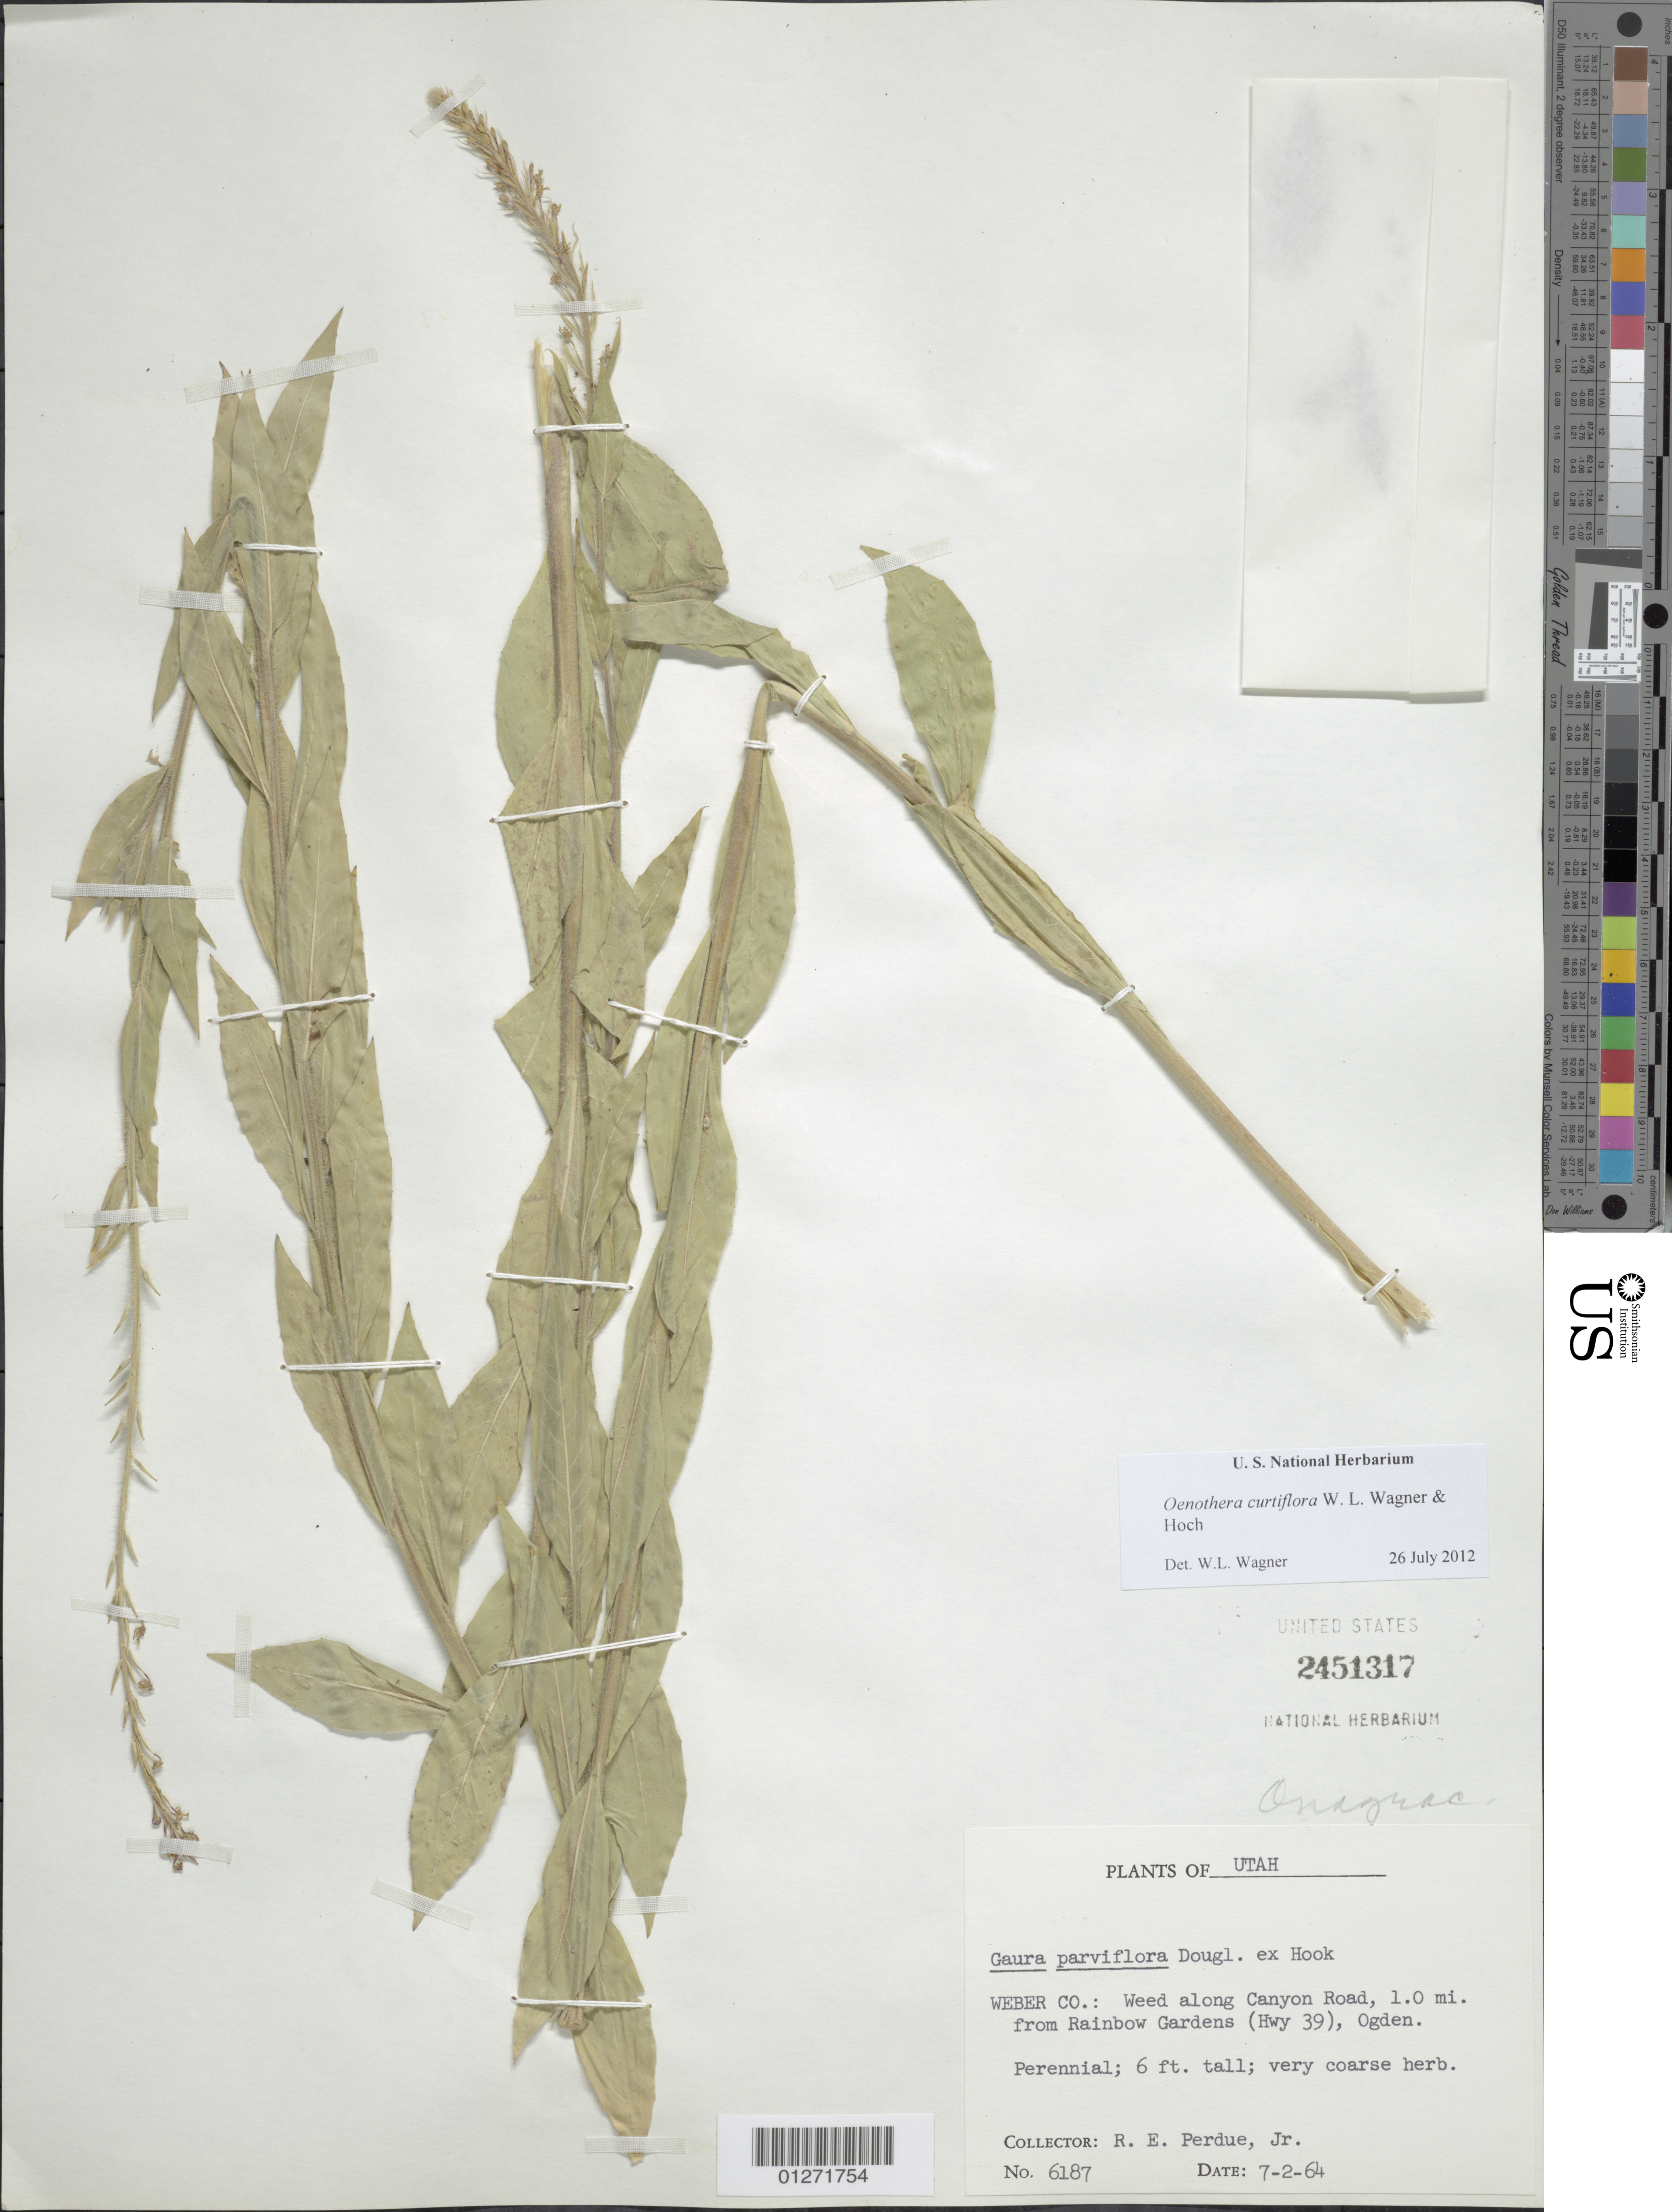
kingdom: Plantae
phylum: Tracheophyta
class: Magnoliopsida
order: Myrtales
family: Onagraceae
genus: Oenothera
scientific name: Oenothera curtiflora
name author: W.L. Wagner & Hoch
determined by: Wagner, W. L., (BOT), Smithsonian Institution - National Museum of Natural History (UNITED STATES)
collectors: R. E. Perdue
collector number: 6187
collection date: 1964-07-02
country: United States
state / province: Utah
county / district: Weber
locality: along Canyon Rd, 1 mi from Rainbou Gardens (Hwy 39), Ogden.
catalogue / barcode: US 2451317